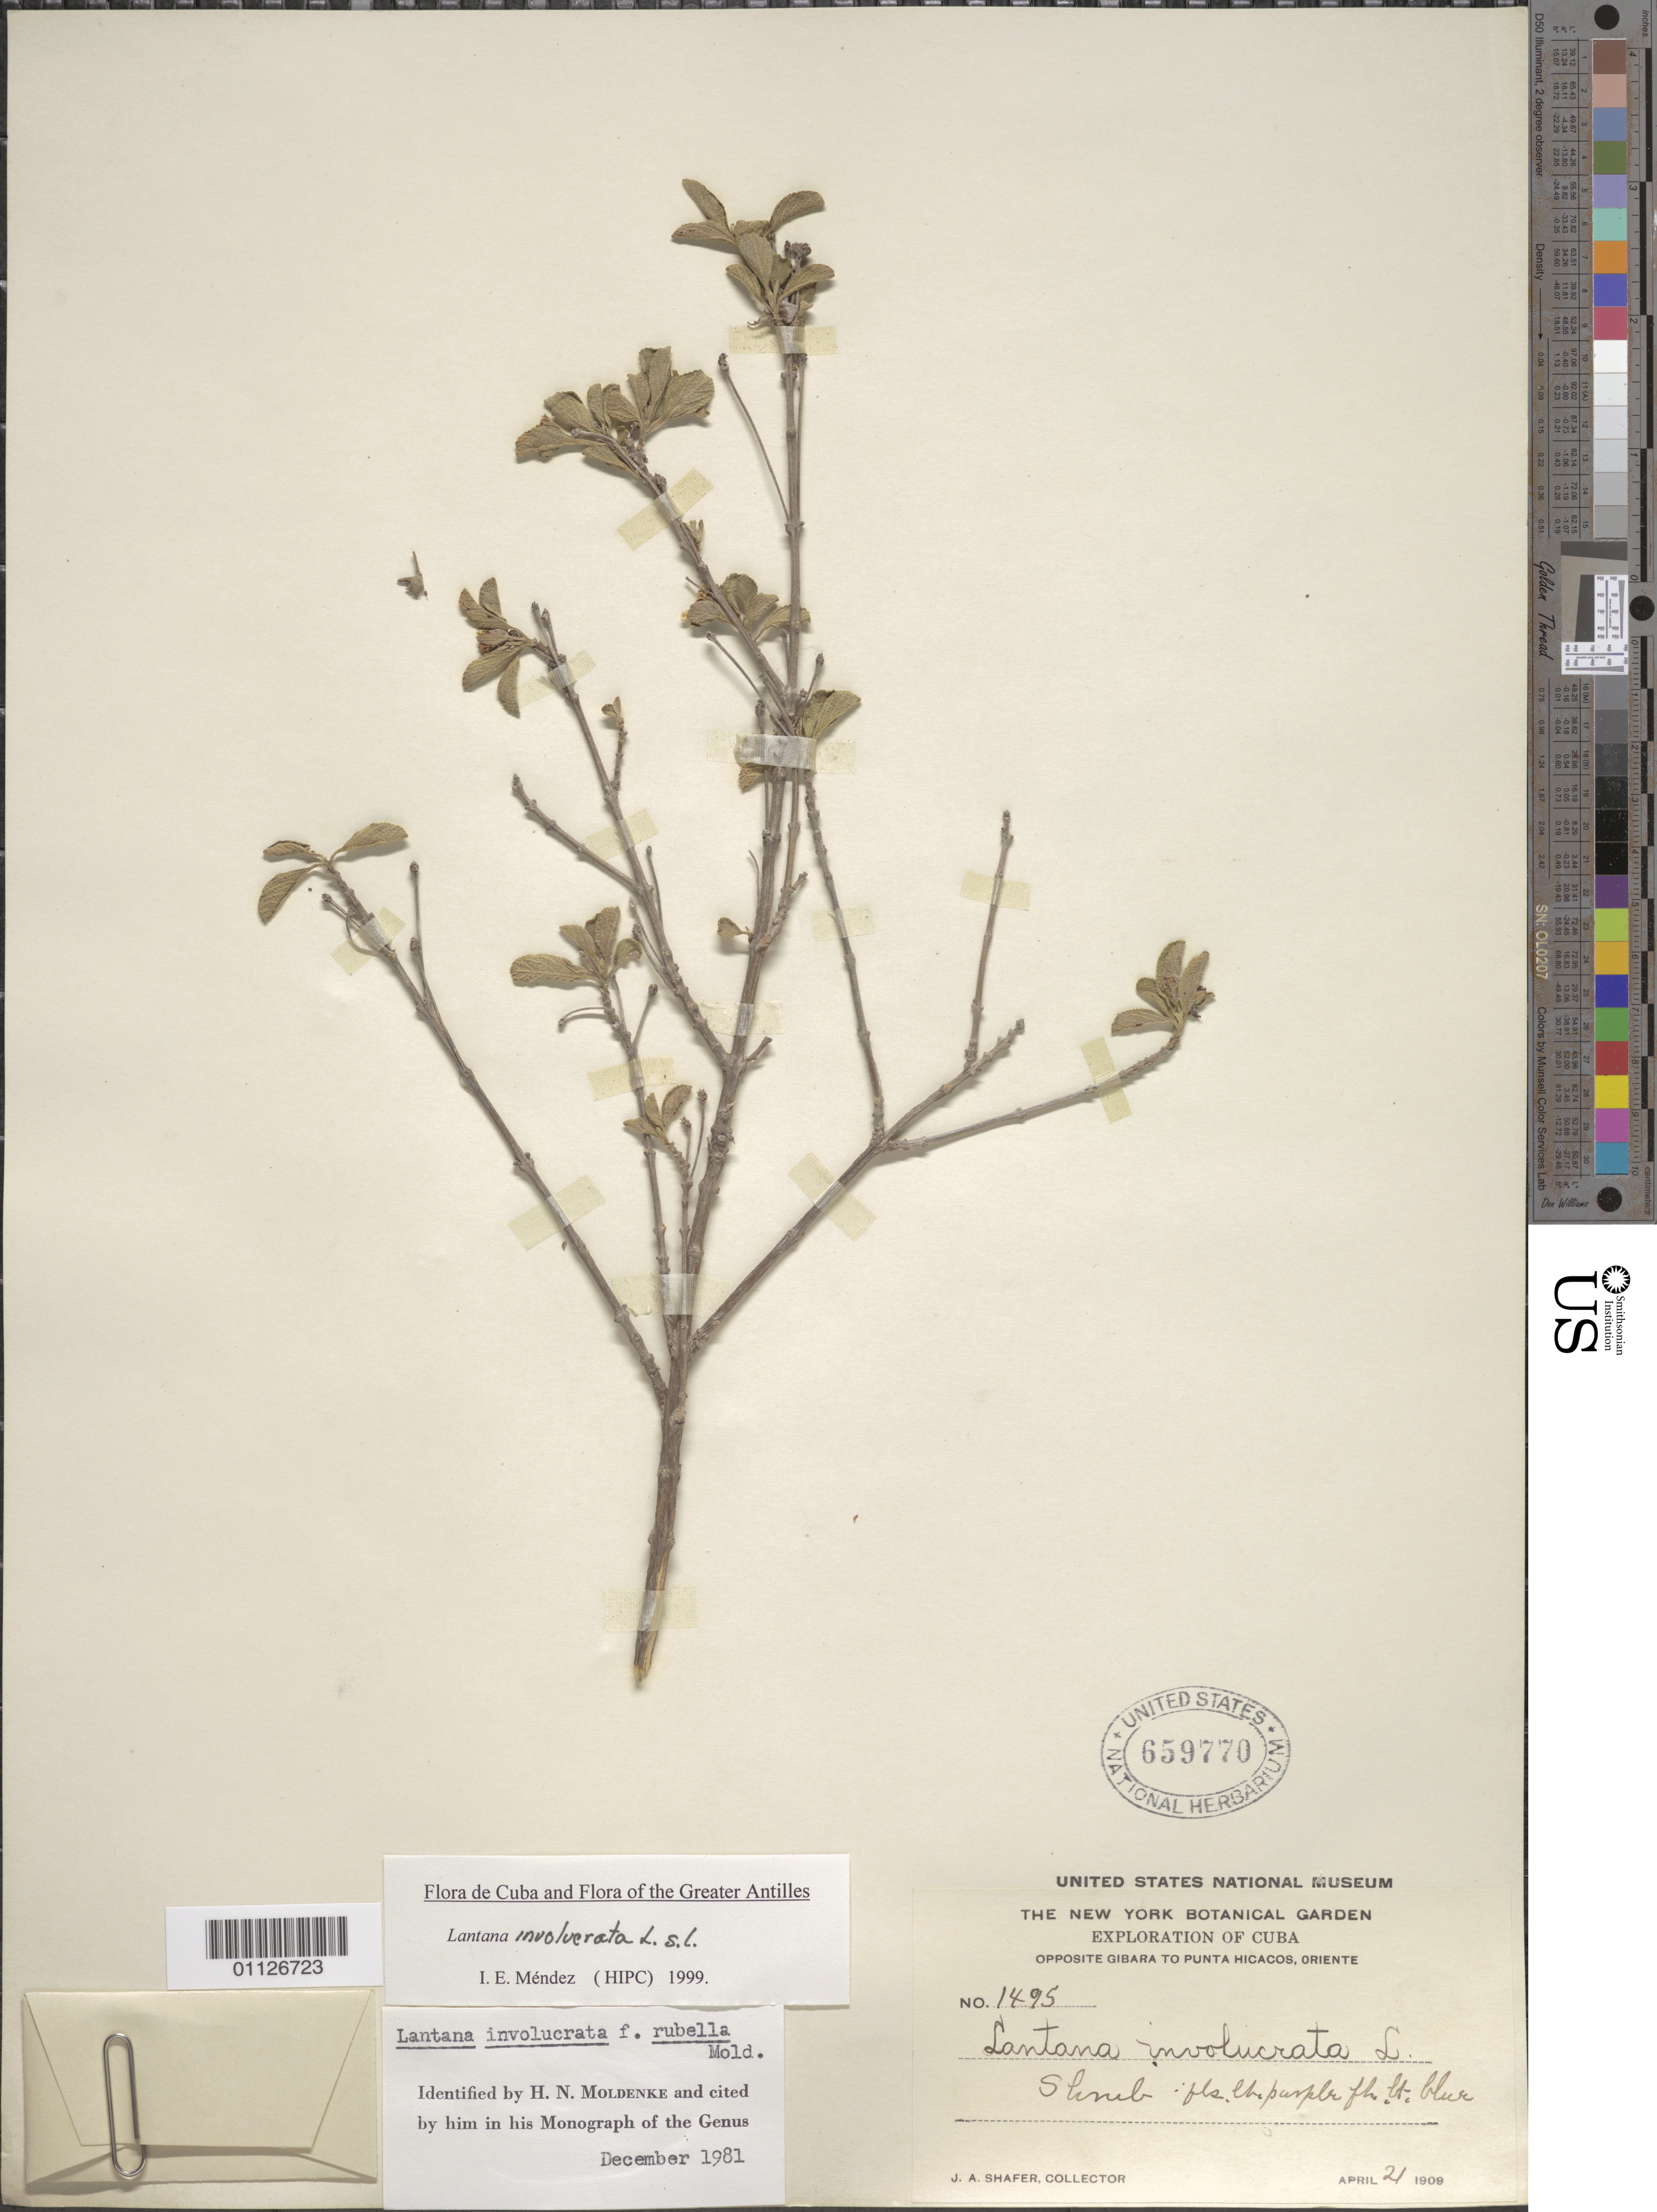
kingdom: Plantae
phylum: Tracheophyta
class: Magnoliopsida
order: Lamiales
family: Verbenaceae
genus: Lantana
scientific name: Lantana involucrata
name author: L.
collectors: J. A. Shafer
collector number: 1495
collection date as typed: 21 Apr 1909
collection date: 1909-04-21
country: Cuba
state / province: Granma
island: Cuba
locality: Opposite Gibara to Punta Hicacos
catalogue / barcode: US 659770